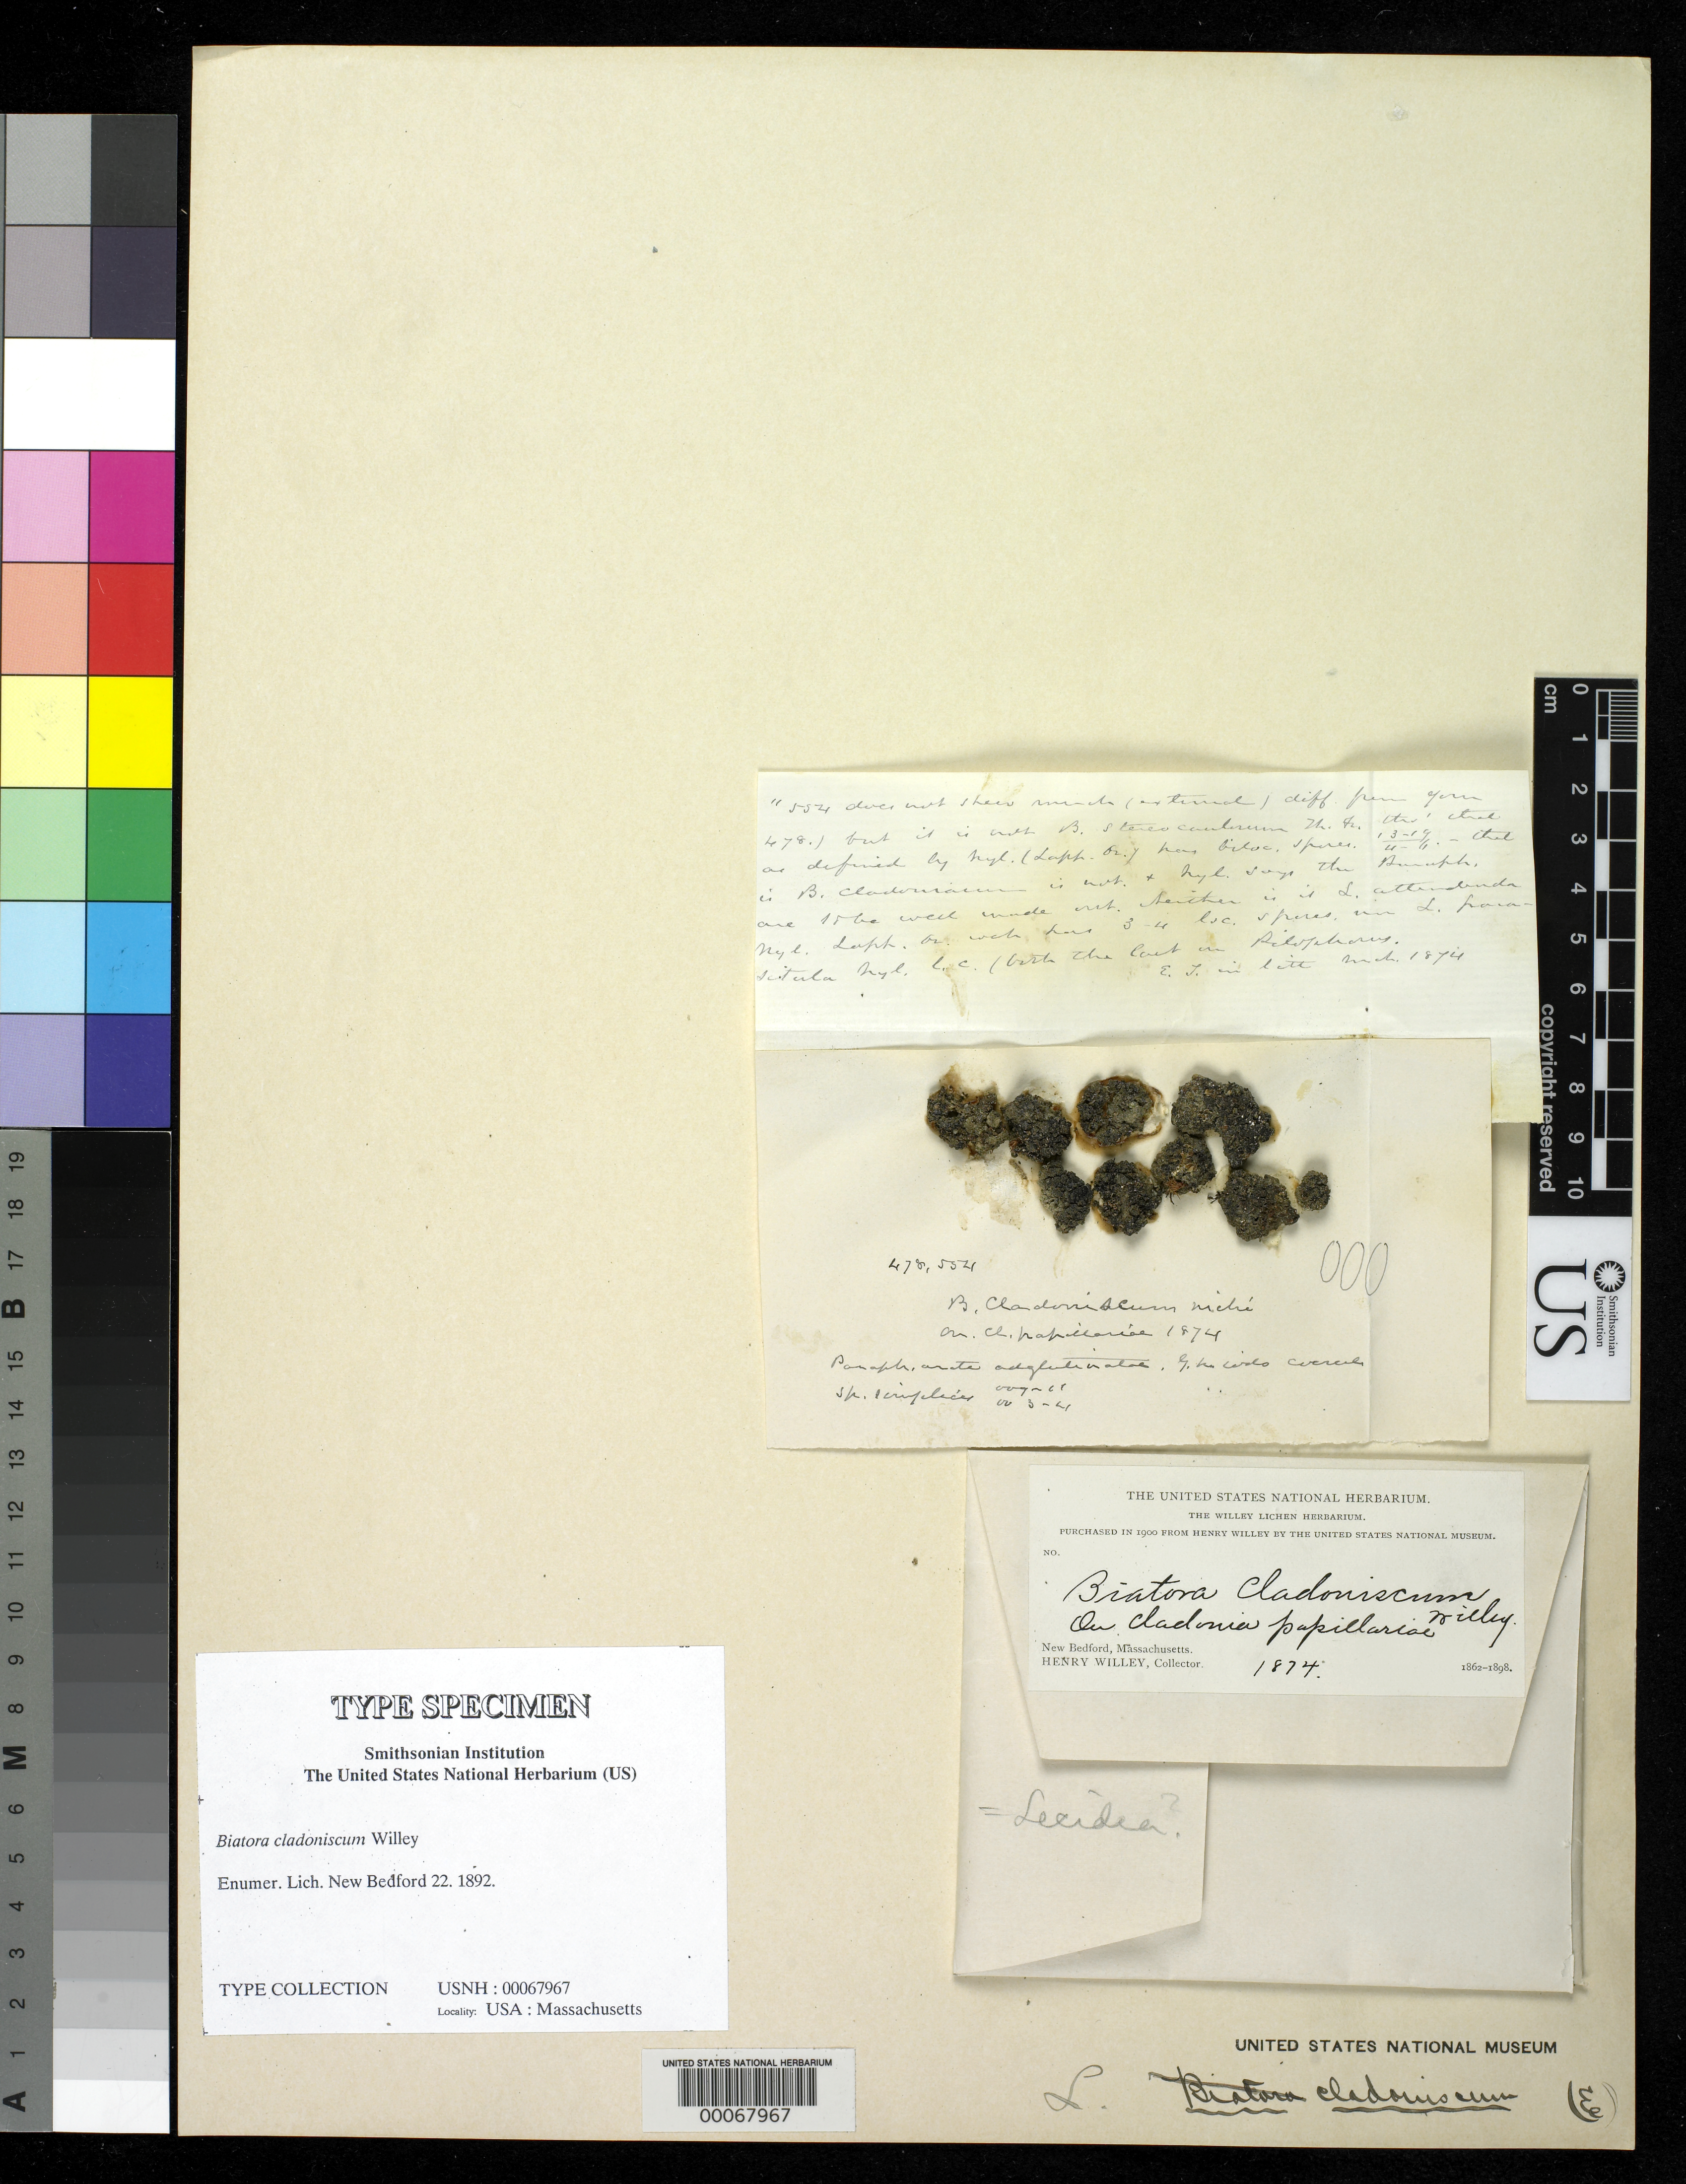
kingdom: Fungi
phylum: Ascomycota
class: Lecanoromycetes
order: Lecanorales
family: Ramalinaceae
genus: Biatora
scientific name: Biatora cladoniscum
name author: Willey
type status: Type Collection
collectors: H. Willey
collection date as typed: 1874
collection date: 1874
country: United States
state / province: Massachusetts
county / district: Bristol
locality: New Bedford.